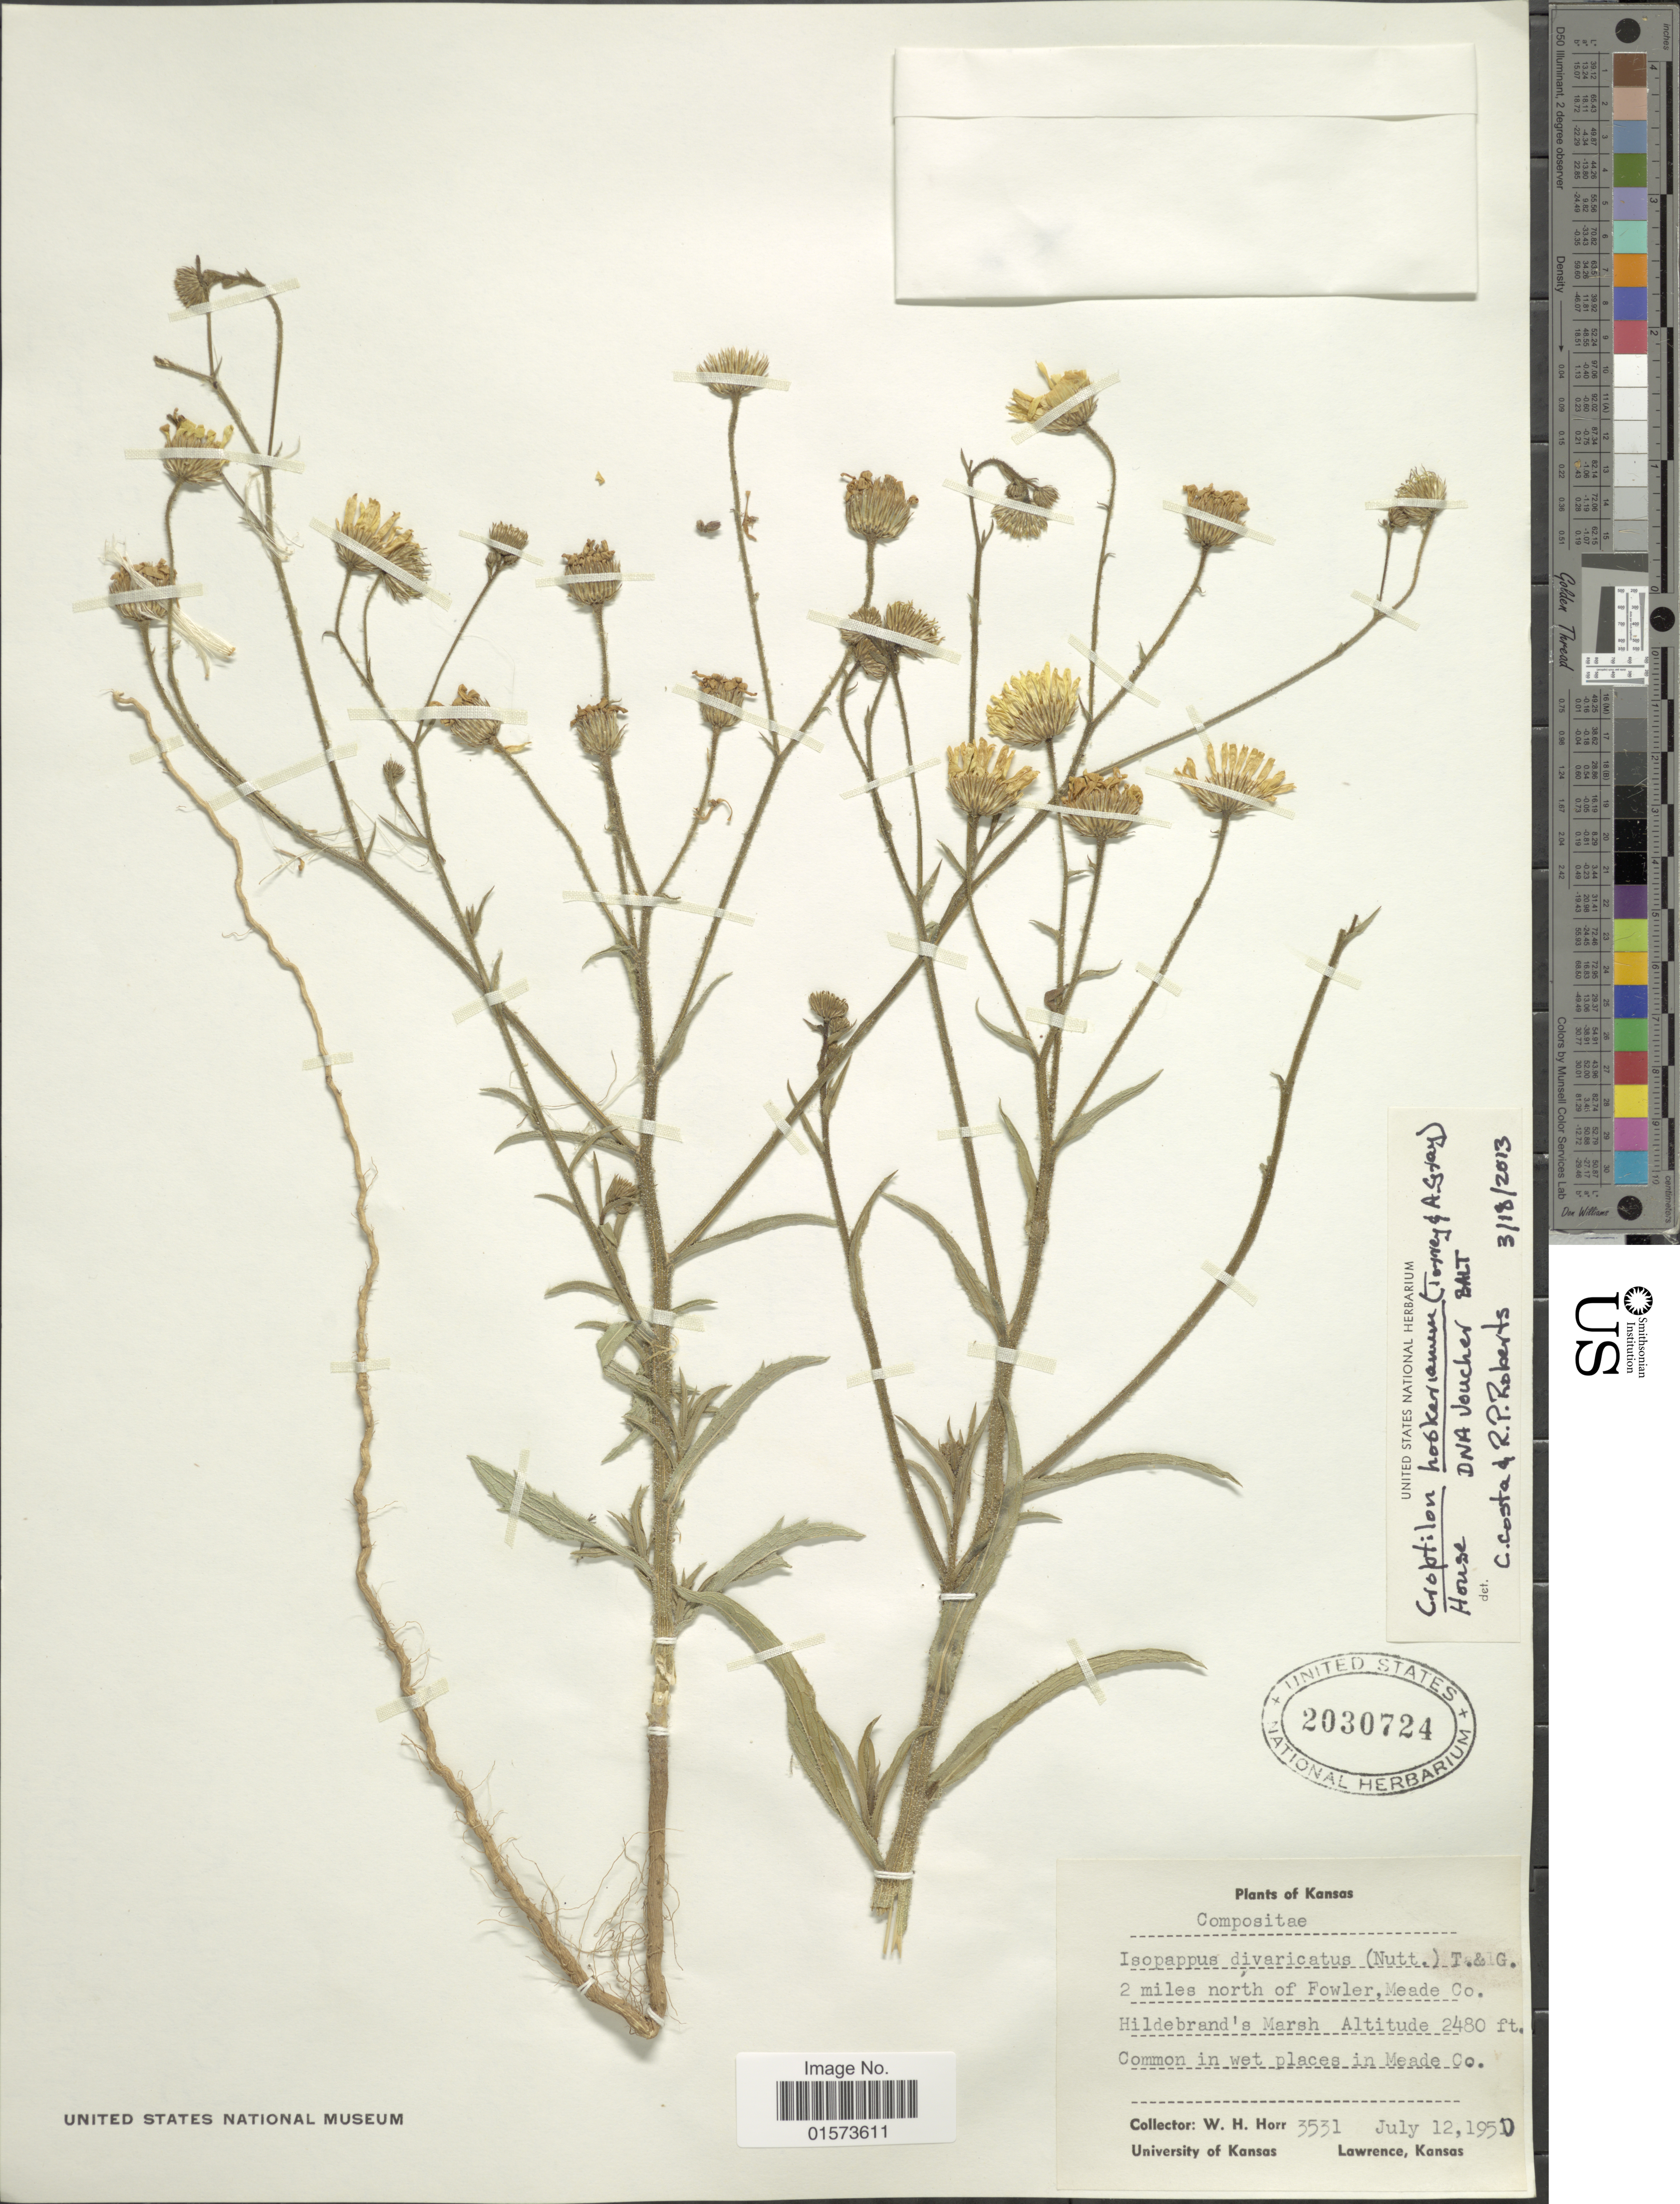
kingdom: Plantae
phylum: Tracheophyta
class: Magnoliopsida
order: Asterales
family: Asteraceae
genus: Croptilon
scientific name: Croptilon divaricatum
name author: (Nutt.) Raf.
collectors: W. H. Horr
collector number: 3531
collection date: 1950-07-12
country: United States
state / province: Kansas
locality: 2 miles north of Fowler, Meade Co., Hildebrand's Marsh, common in wet places in Meade Co.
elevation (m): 756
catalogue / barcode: US 2030724